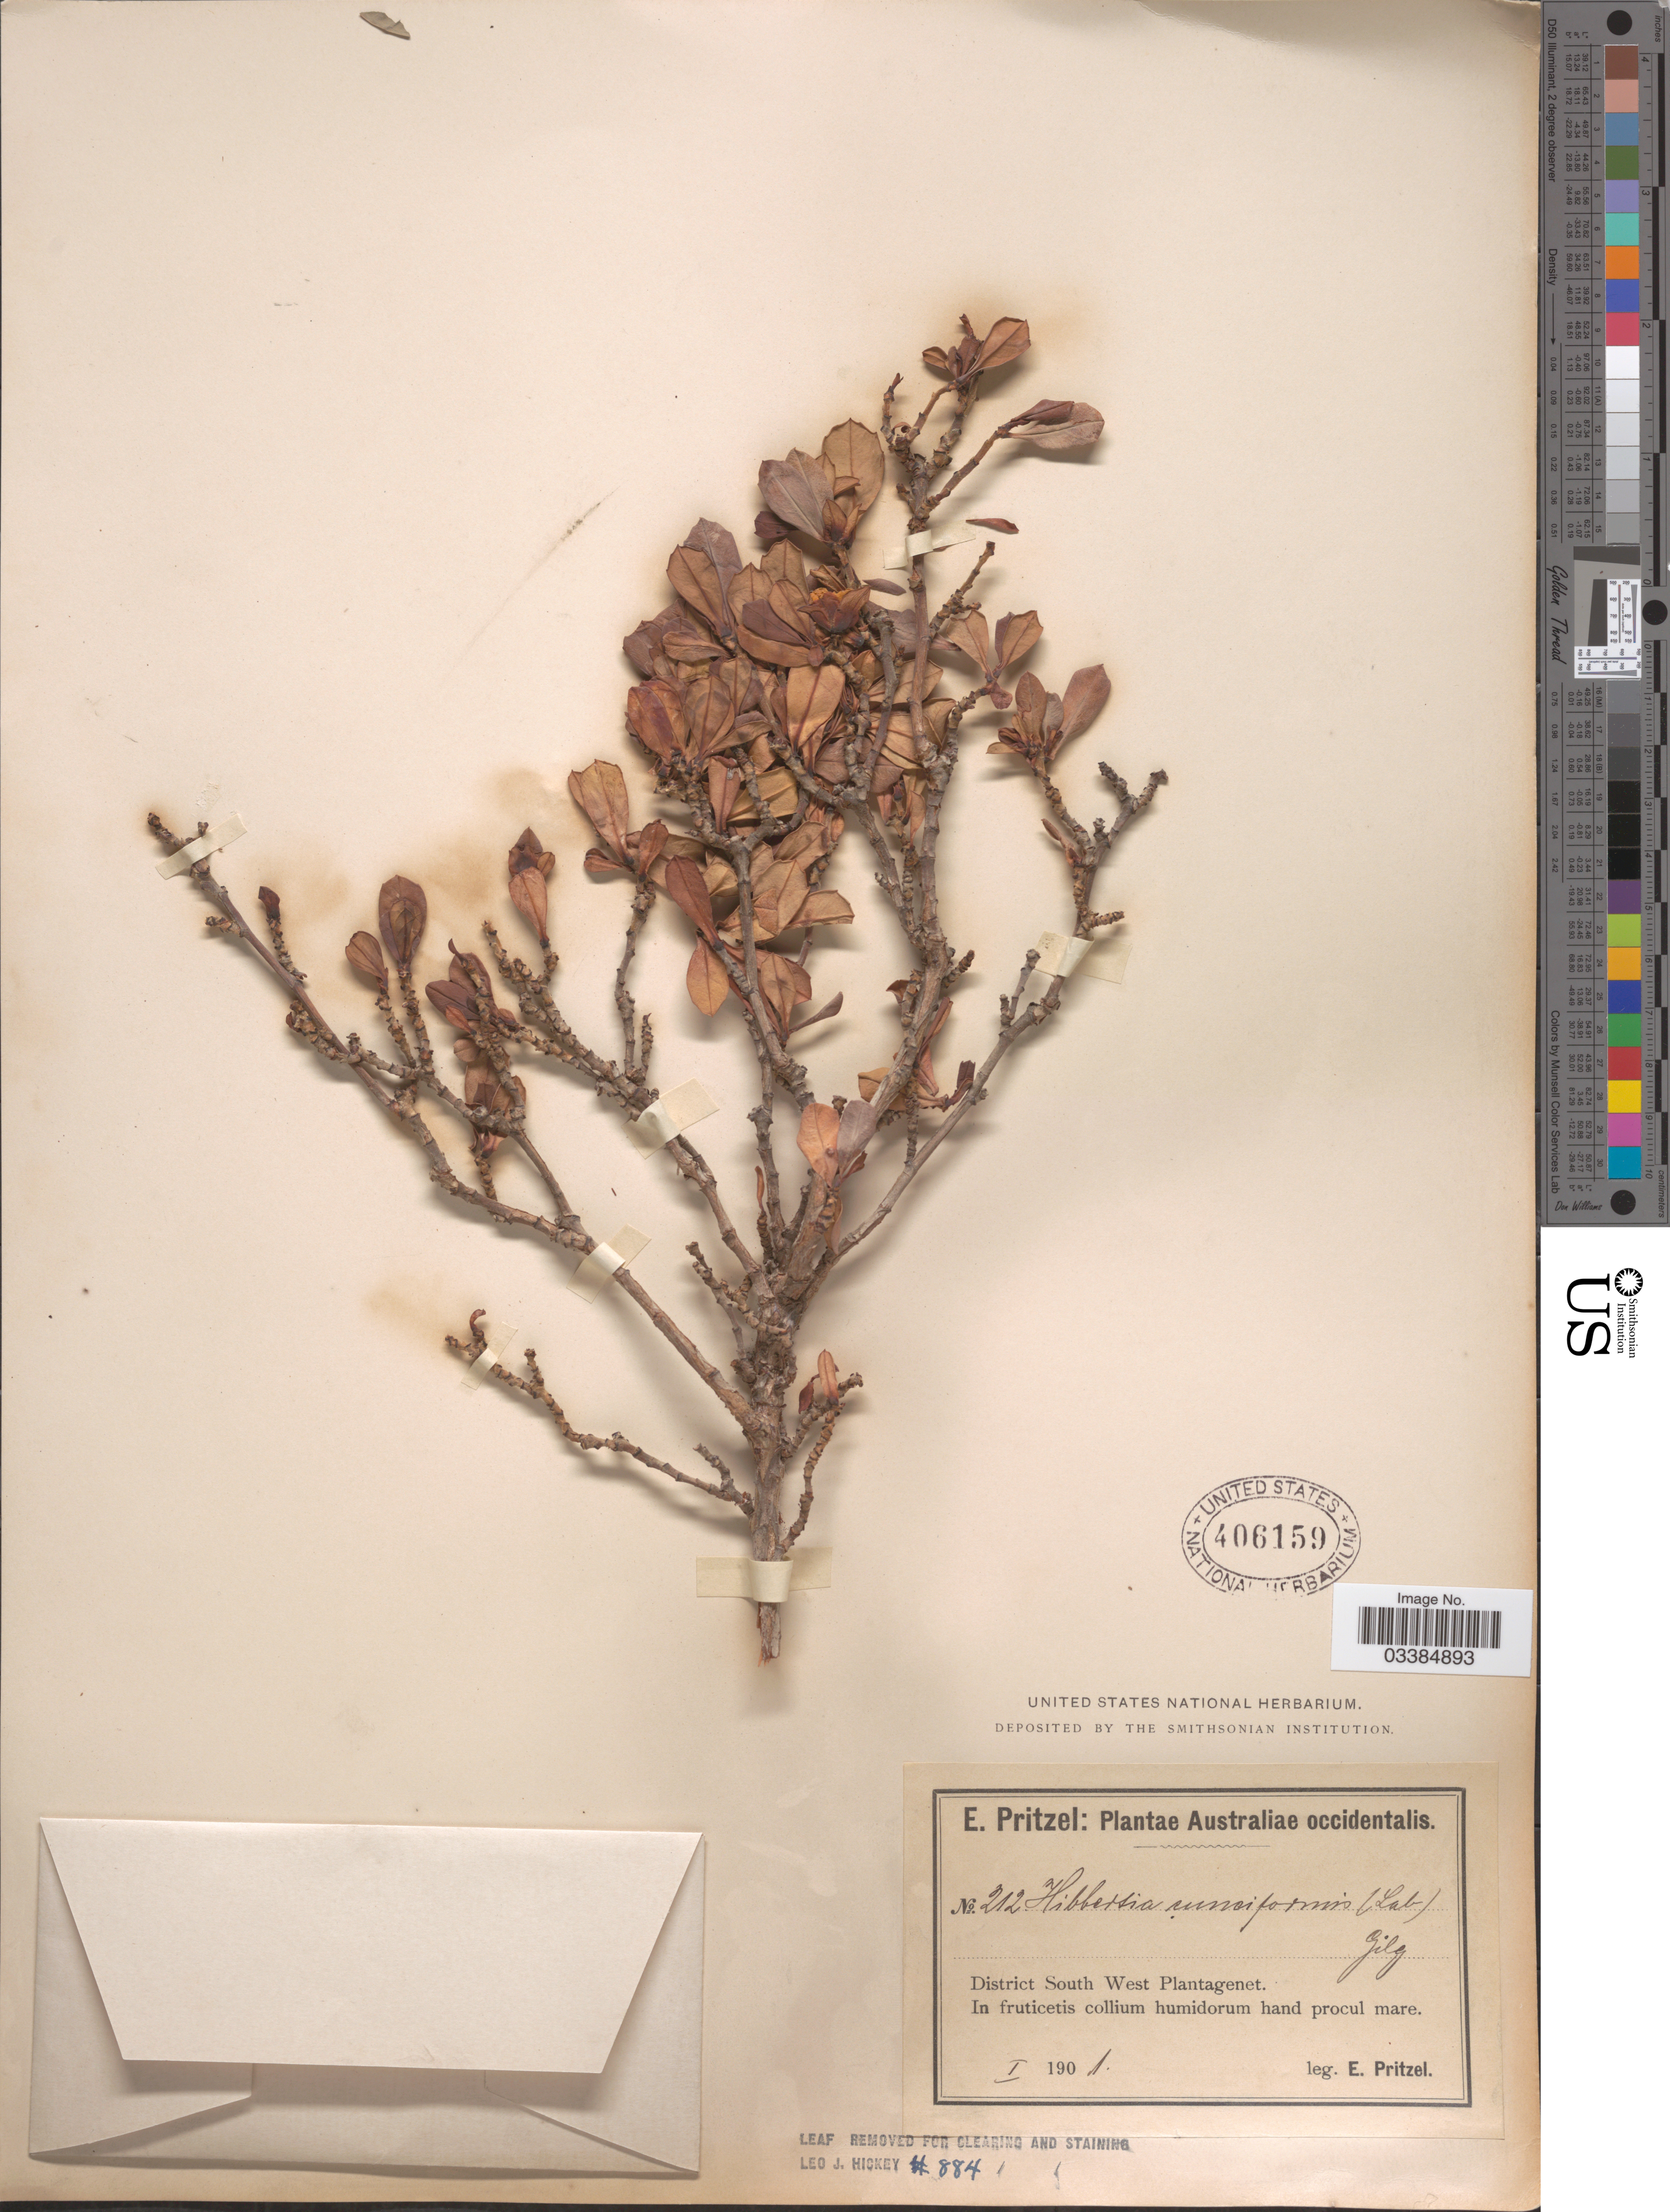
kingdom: Plantae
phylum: Tracheophyta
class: Magnoliopsida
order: Dilleniales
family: Dilleniaceae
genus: Hibbertia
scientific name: Hibbertia cuneiformis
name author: (Labill.) Sm.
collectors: E. G. Pritzel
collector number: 212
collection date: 1901-01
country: Australia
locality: District South West Plantagenet.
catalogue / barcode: US 406159